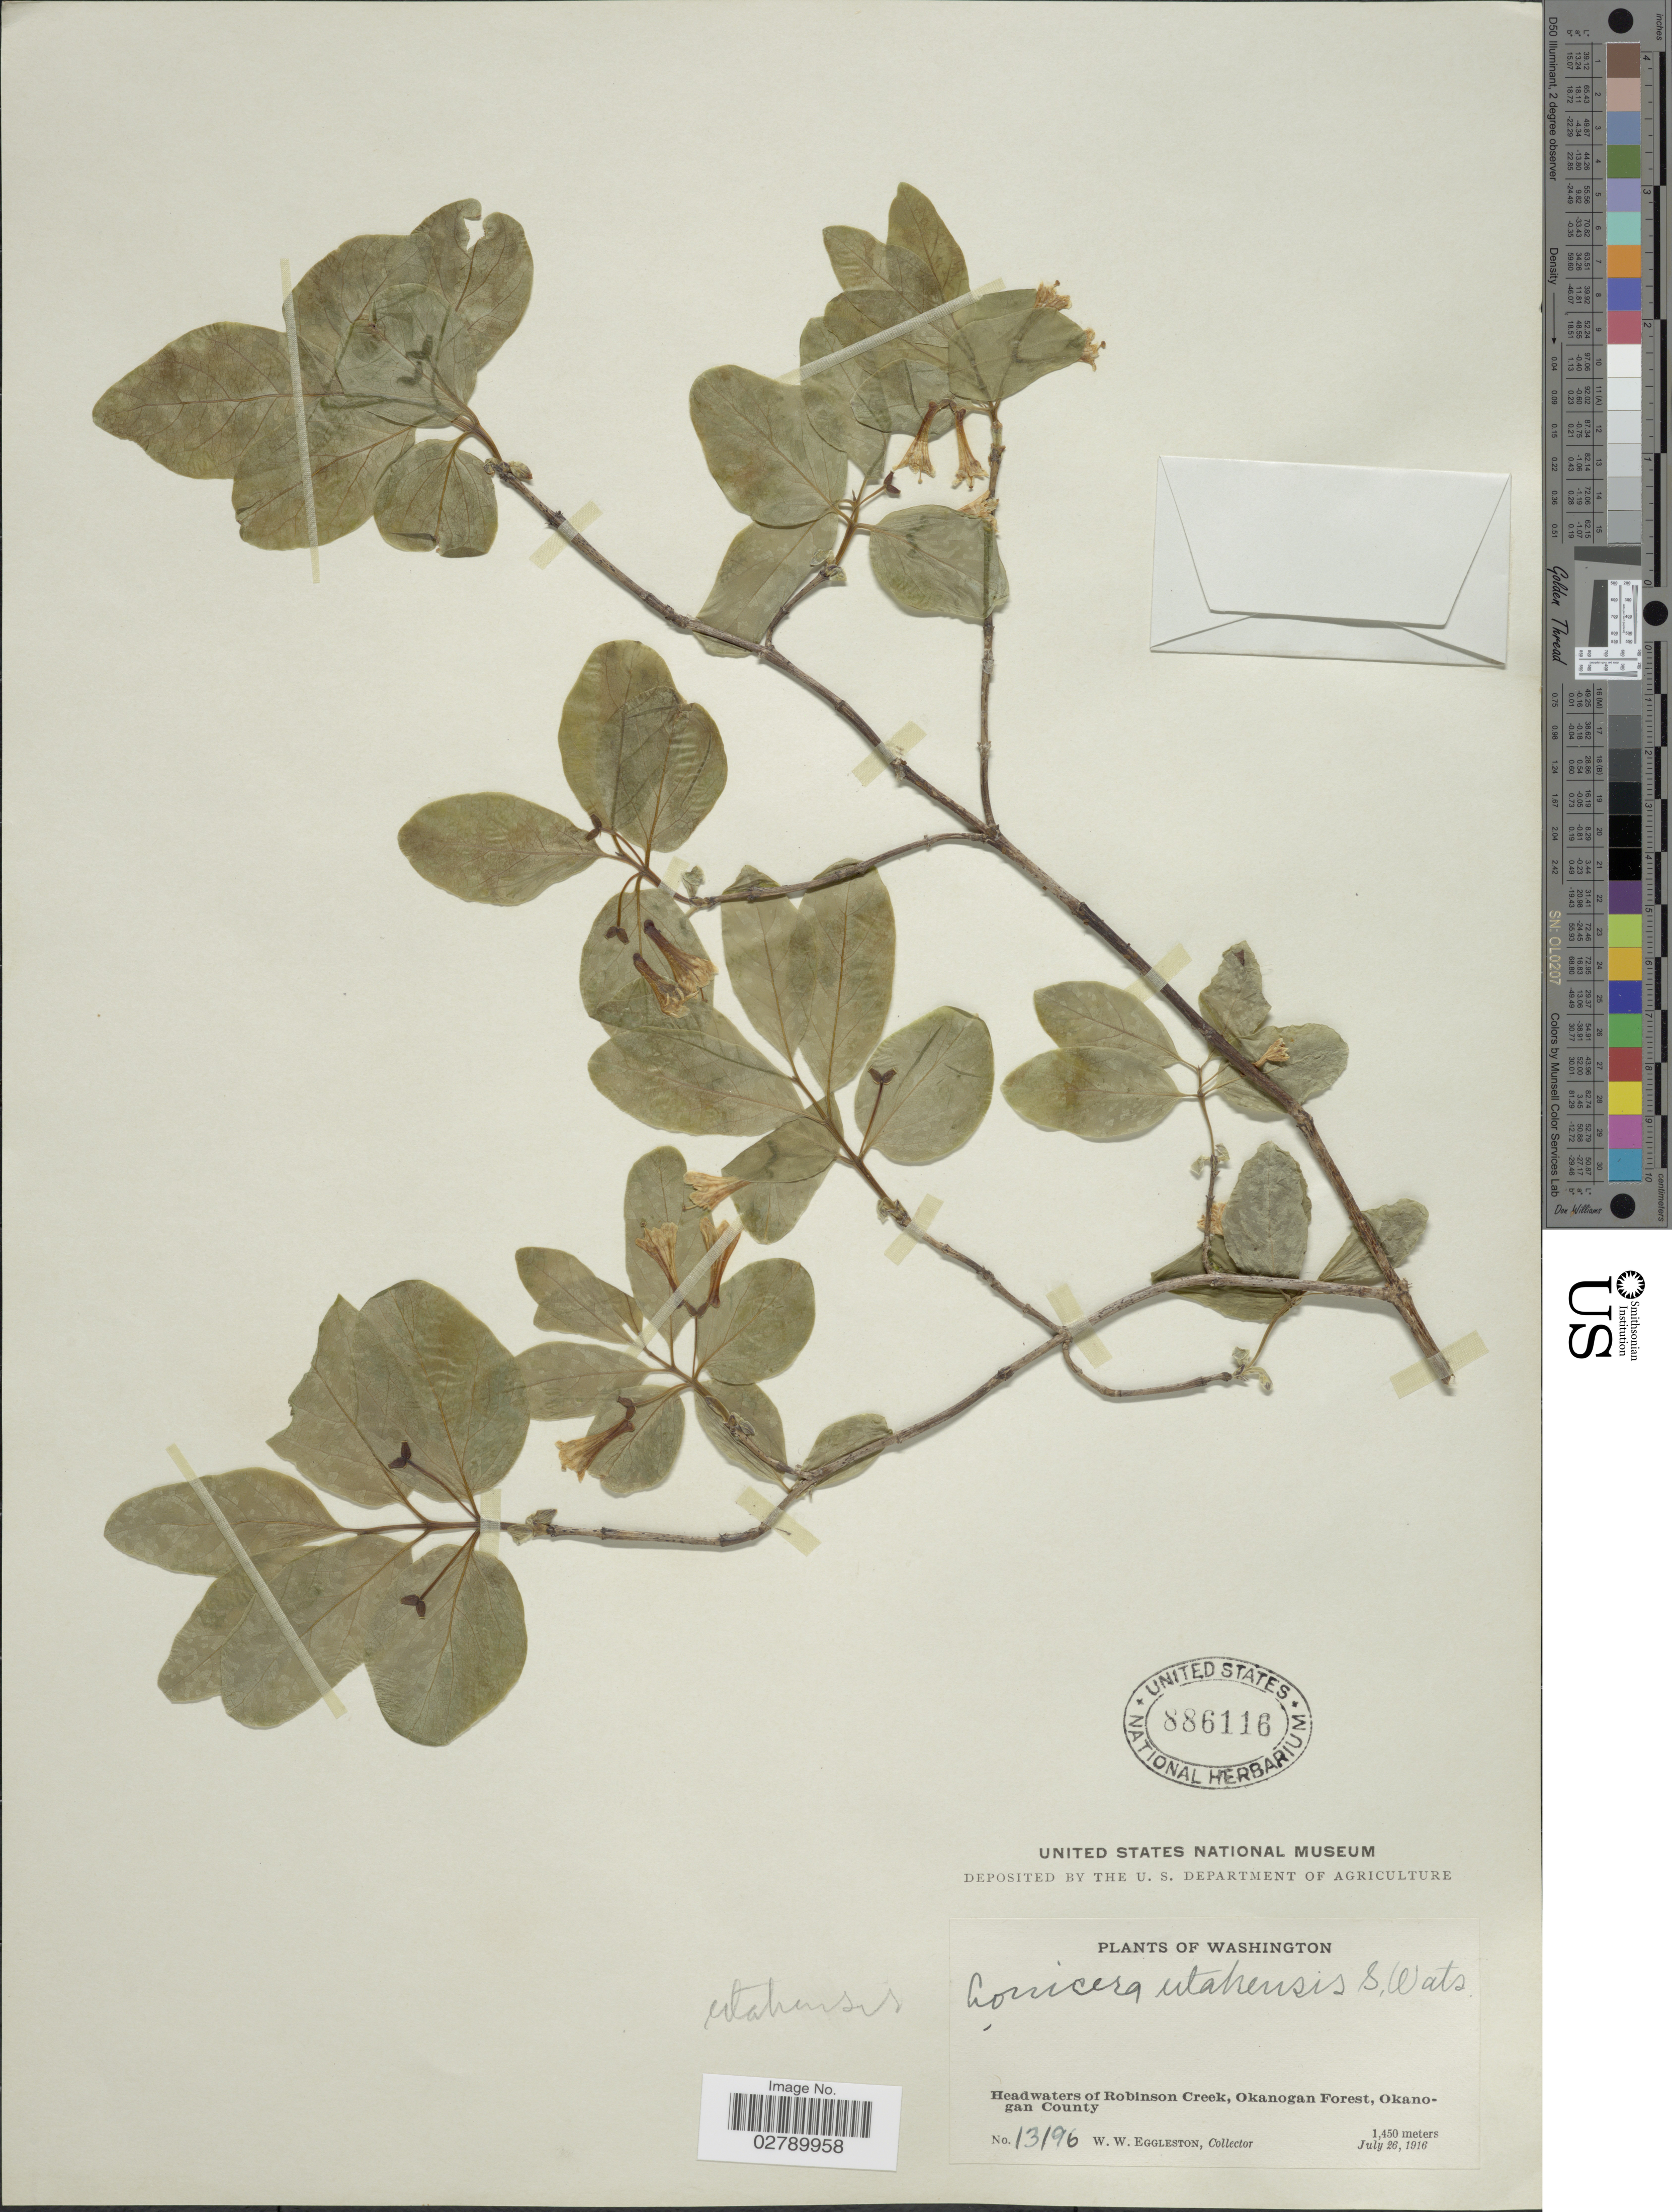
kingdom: Plantae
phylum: Tracheophyta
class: Magnoliopsida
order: Dipsacales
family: Caprifoliaceae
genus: Lonicera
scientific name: Lonicera utahensis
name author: S. Watson in C. King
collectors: W. W. Eggleston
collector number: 13196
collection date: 1916-07-26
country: United States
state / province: Washington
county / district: Okanogan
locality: Headwaters of Robinson Creek, Okanogan Forest, Okanogan County.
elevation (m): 1450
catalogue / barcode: US 886116